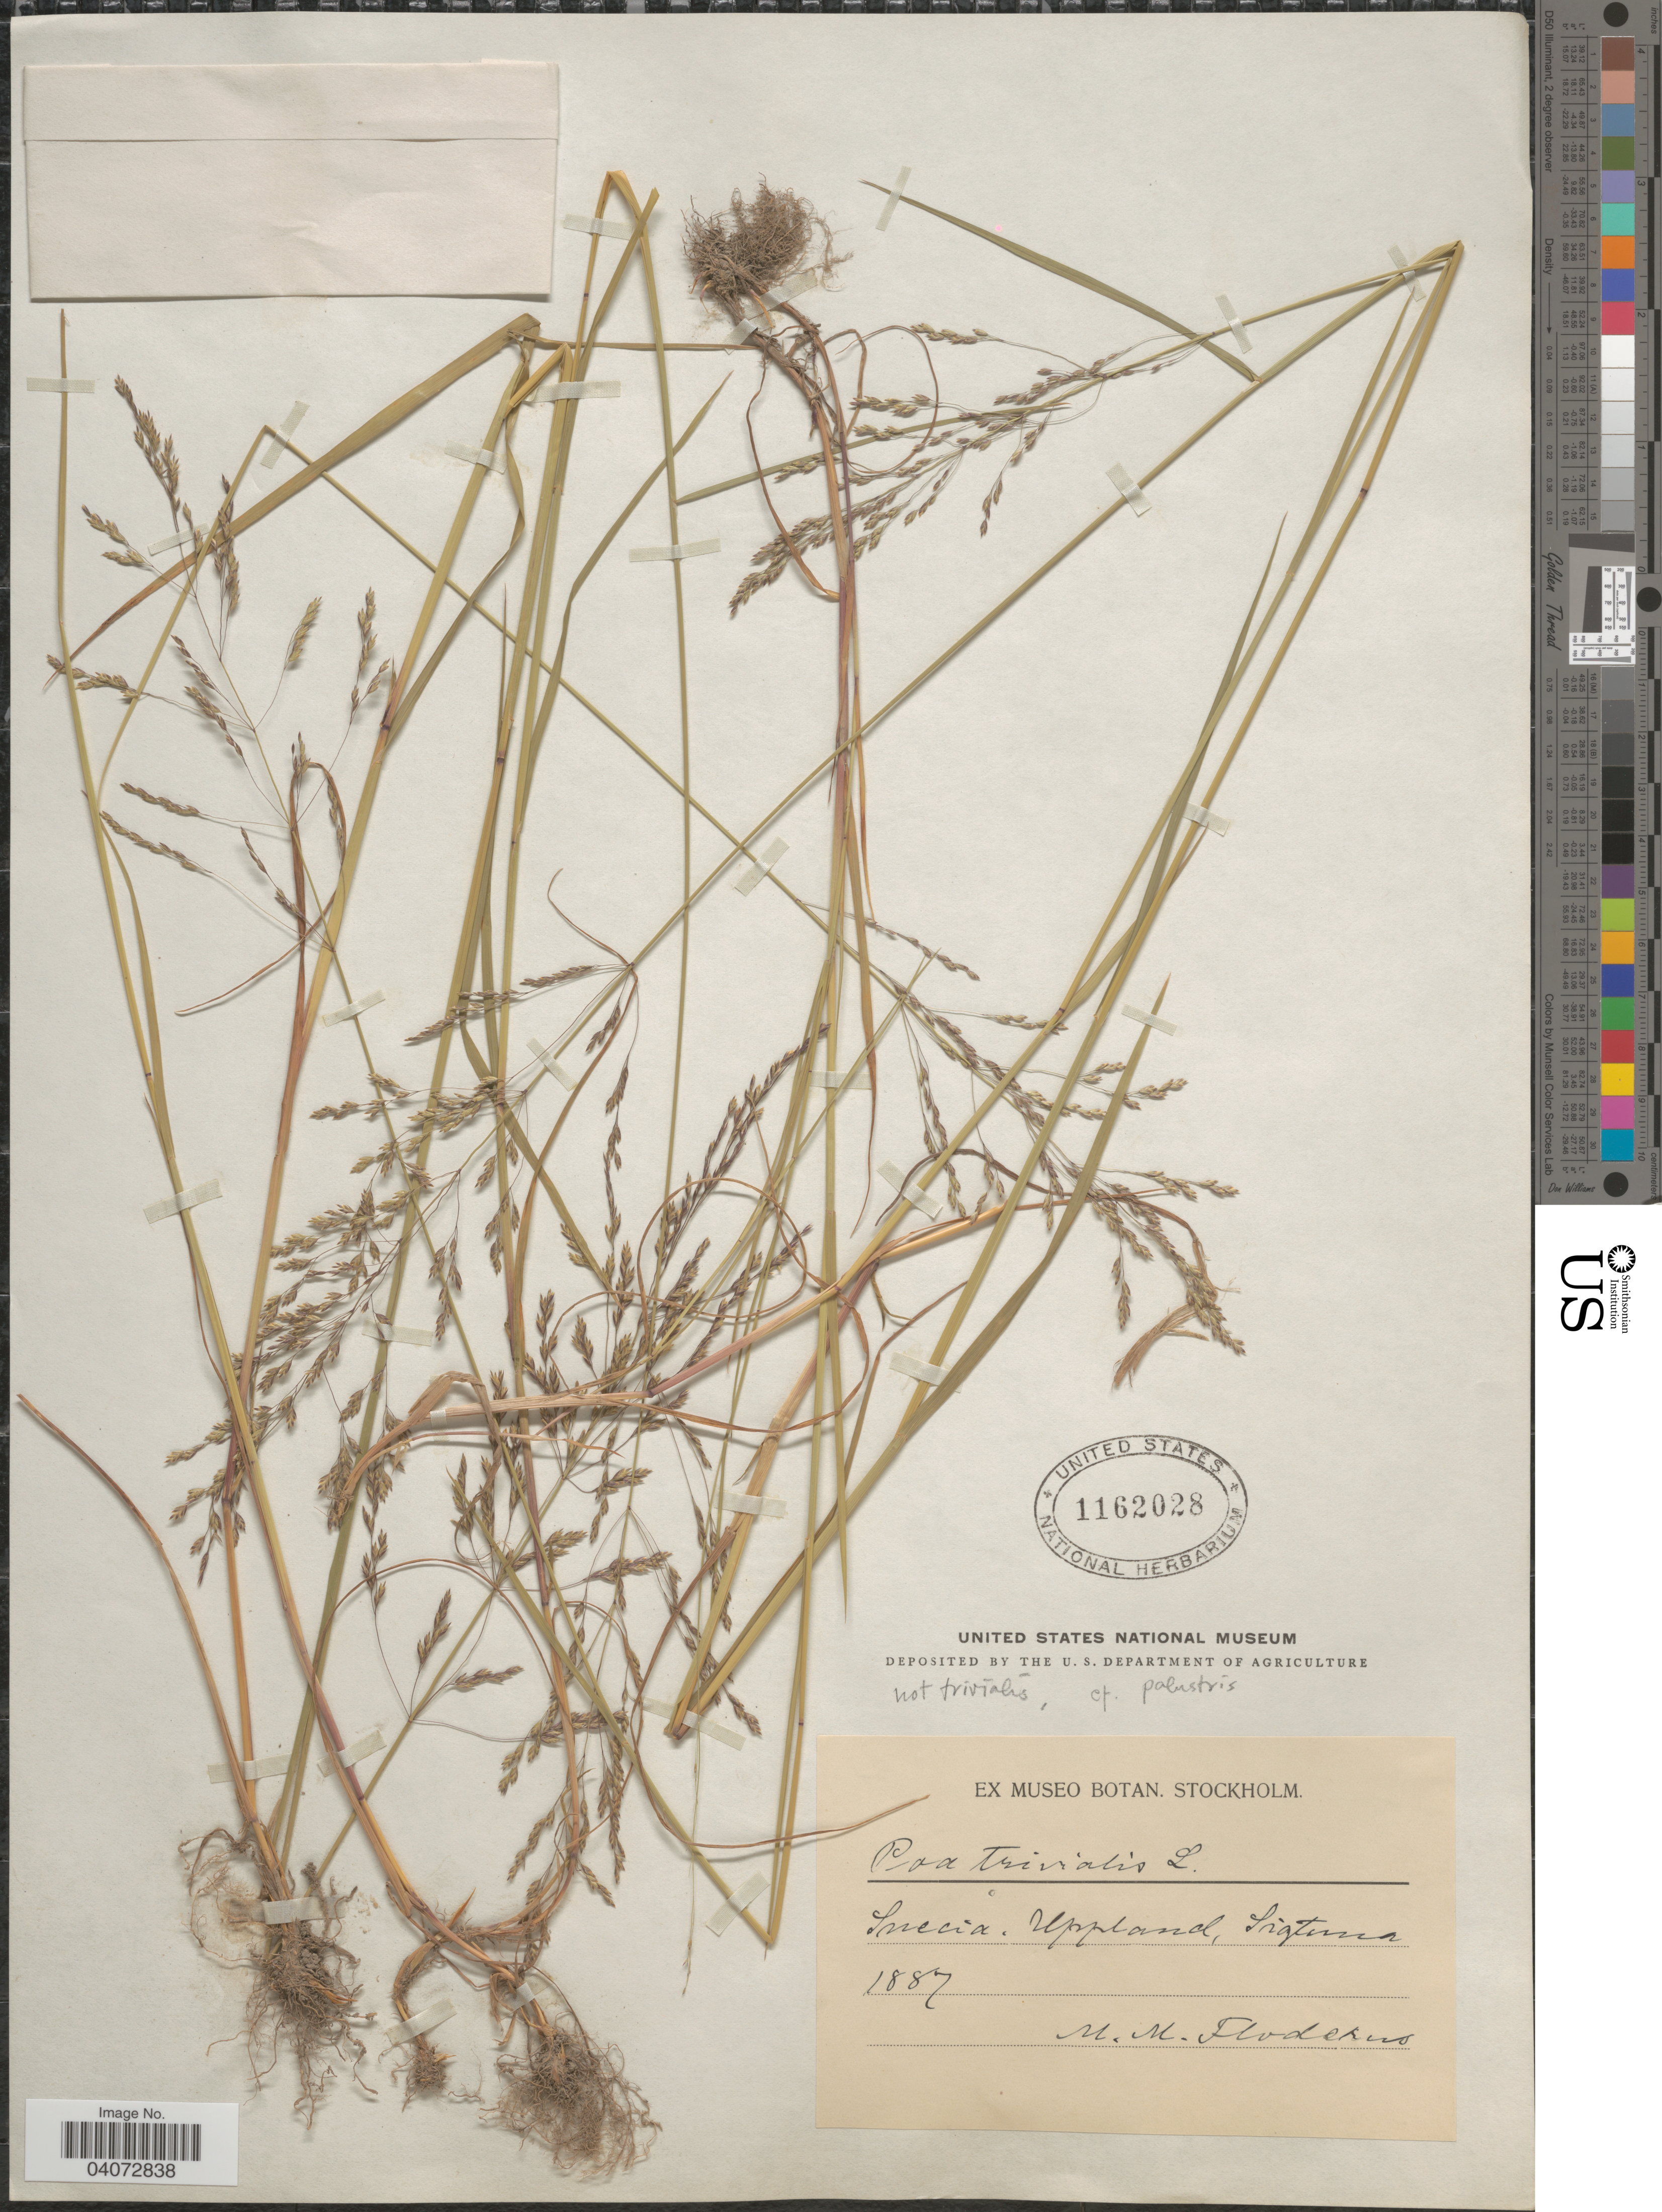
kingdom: Plantae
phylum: Tracheophyta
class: Liliopsida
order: Poales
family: Poaceae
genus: Poa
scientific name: Poa trivialis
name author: L.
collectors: M. Floderus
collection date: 1887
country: Sweden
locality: Suecia. Uppland, Sigtuna.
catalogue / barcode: US 1162028